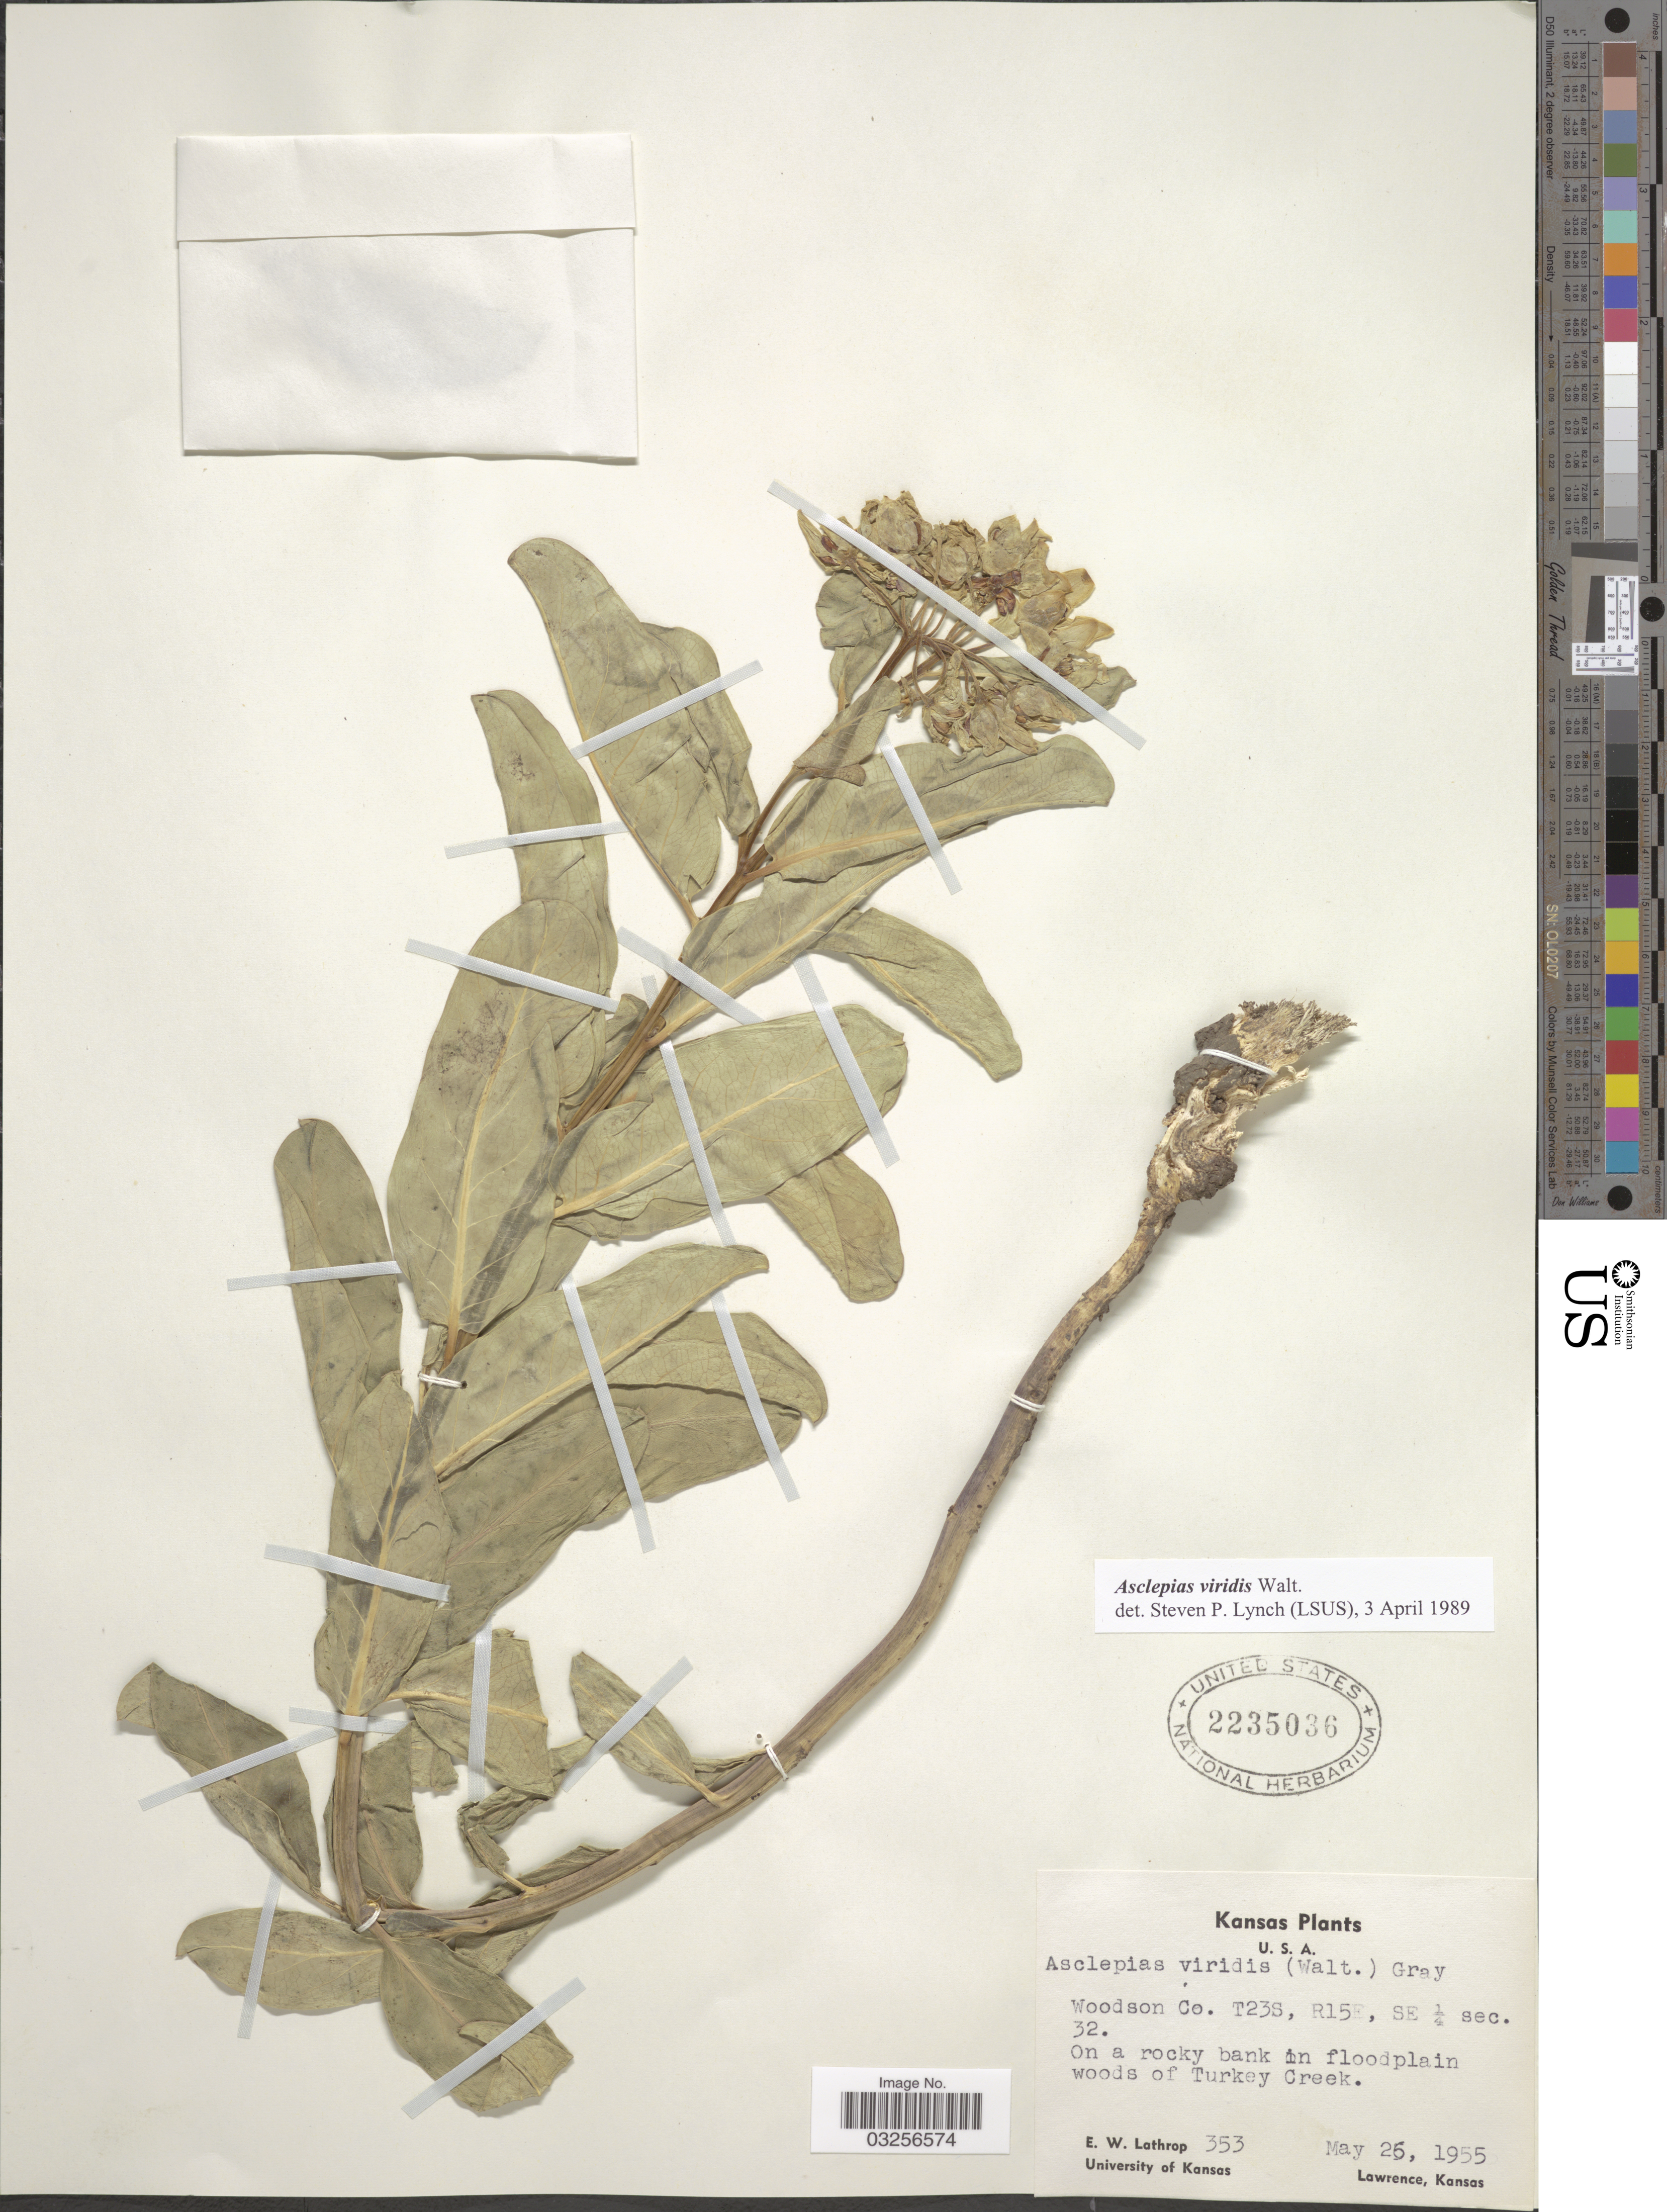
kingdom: Plantae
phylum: Tracheophyta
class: Magnoliopsida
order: Gentianales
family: Apocynaceae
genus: Asclepias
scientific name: Asclepias viridis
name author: Walter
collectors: E. W. Lathrop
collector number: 353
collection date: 1955-05-26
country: United States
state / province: Kansas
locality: Woodson Co. T23S, R15E, SE ¼ sec. 32. On a rocky bank in floodplain woods of Turkey Creek.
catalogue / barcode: US 2235036